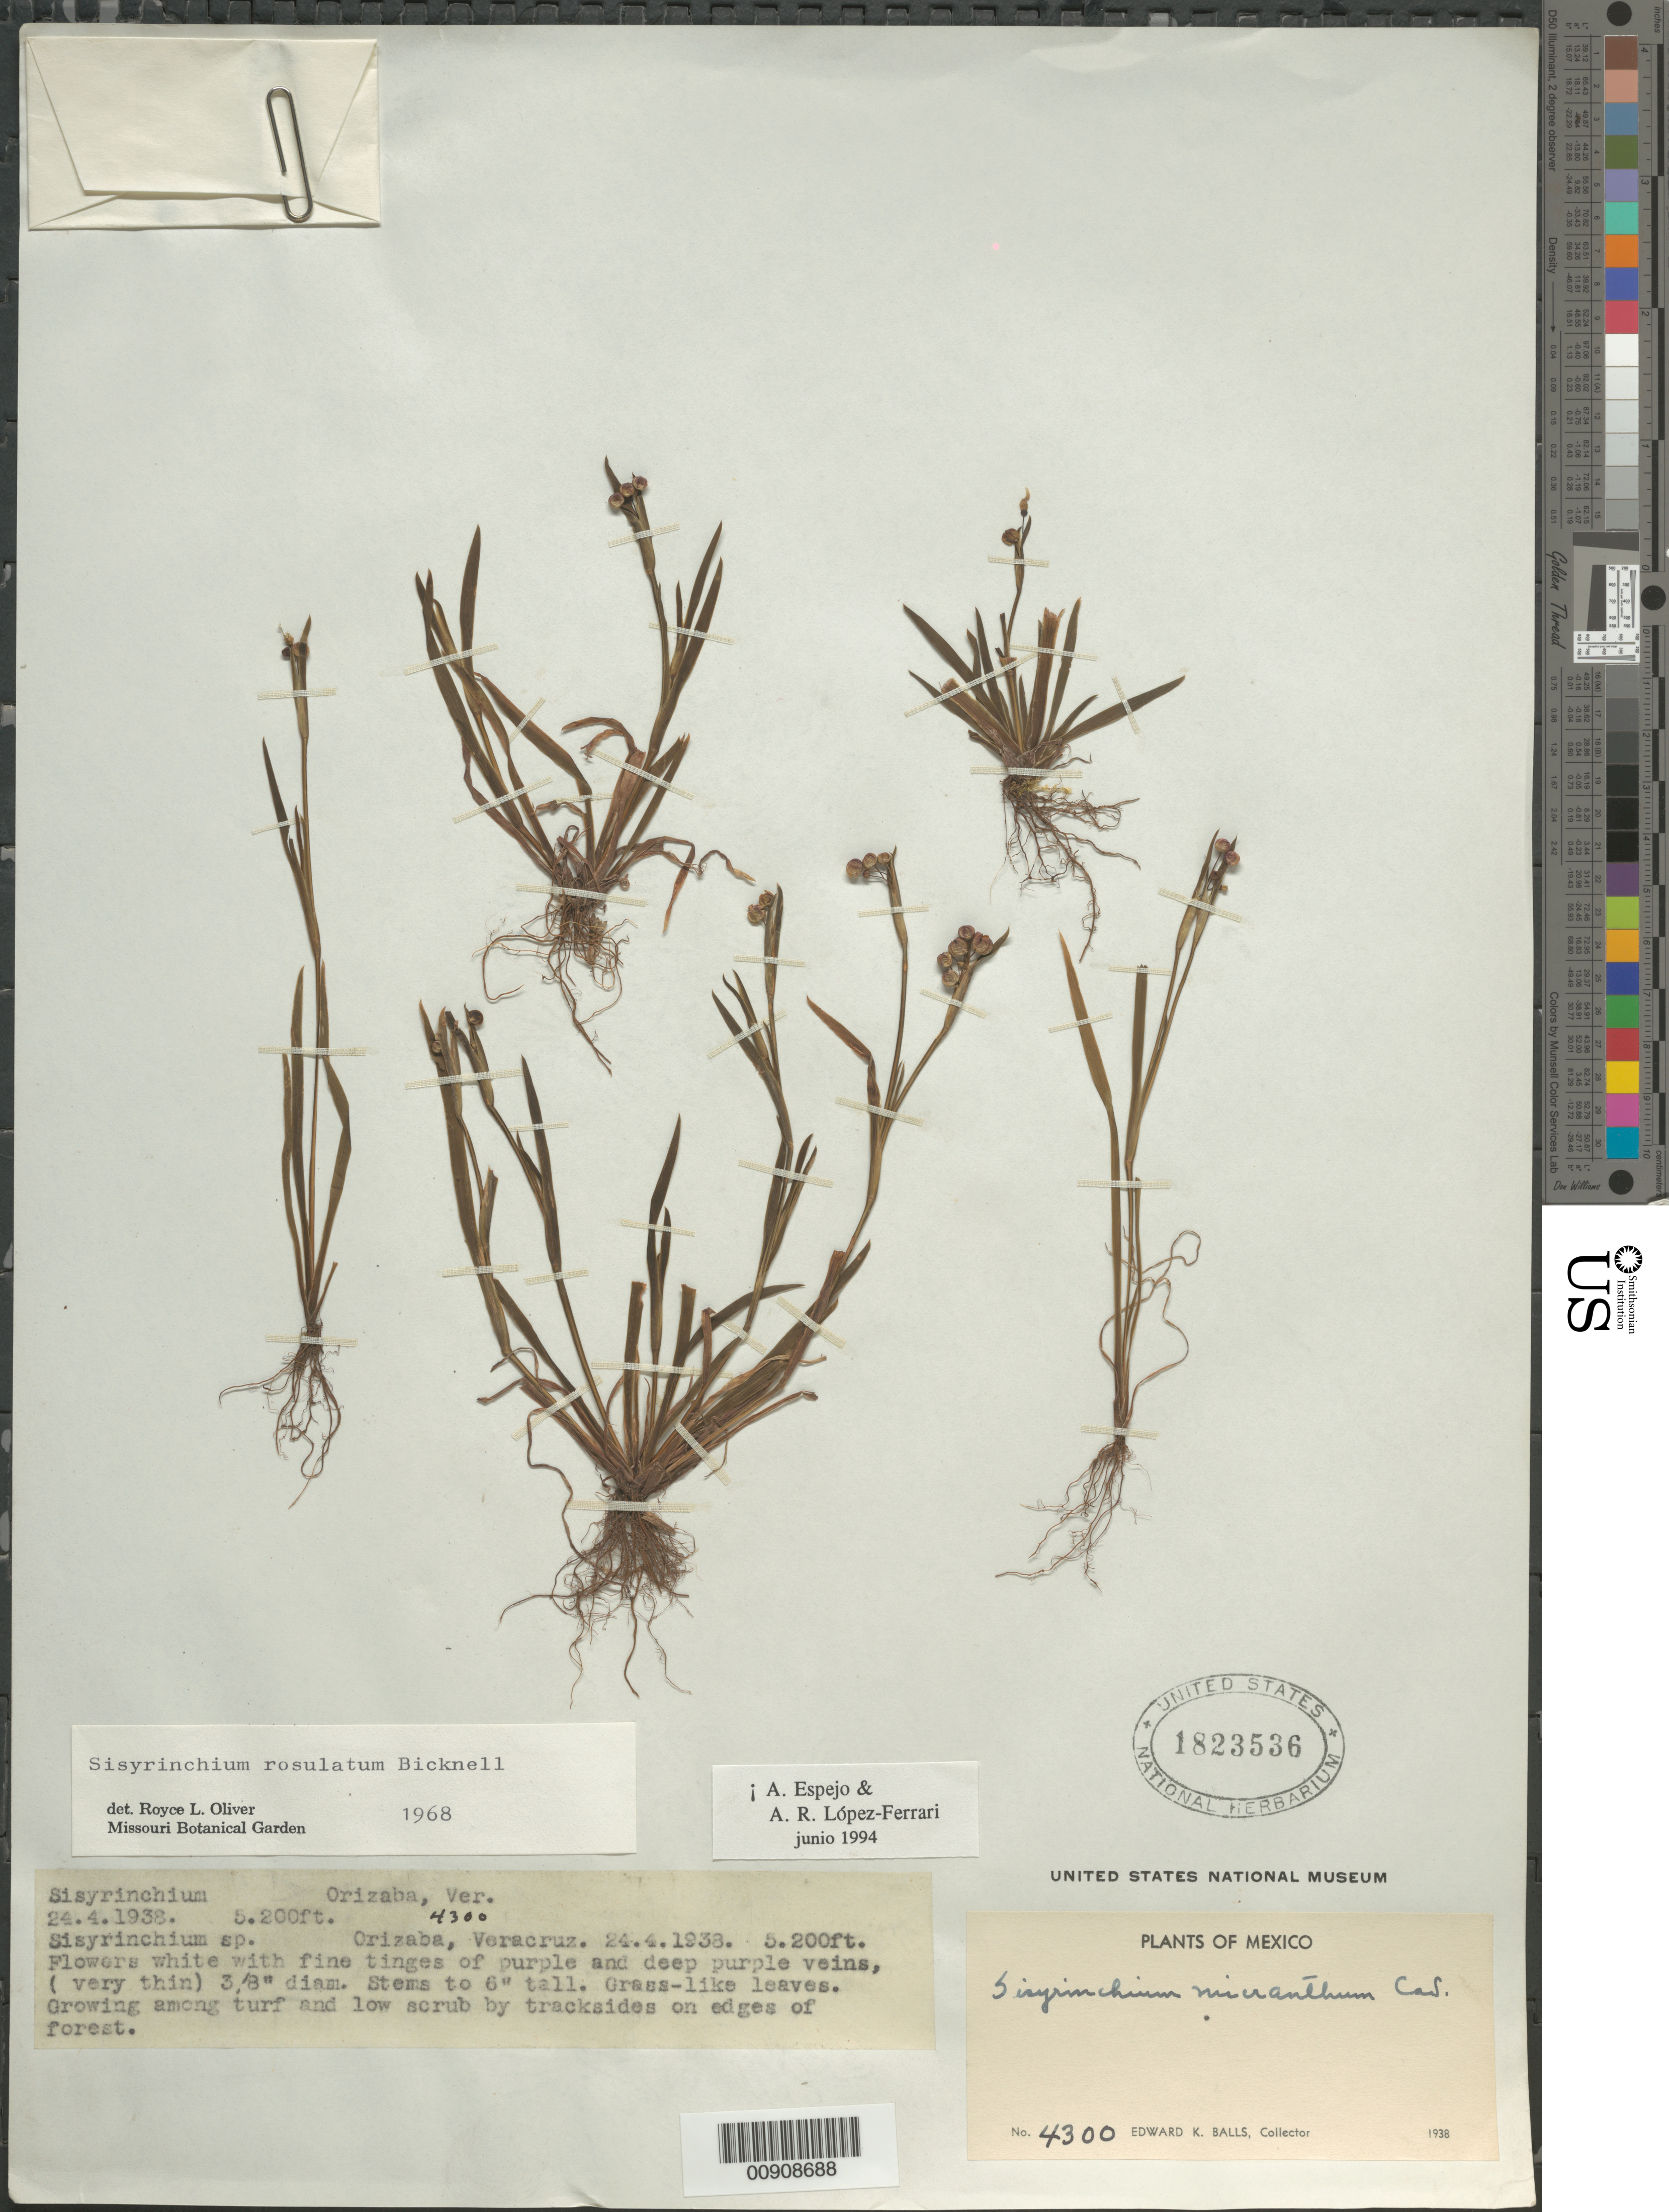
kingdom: Plantae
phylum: Tracheophyta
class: Liliopsida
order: Asparagales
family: Iridaceae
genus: Sisyrinchium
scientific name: Sisyrinchium rosulatum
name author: E.P. Bicknell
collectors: E. K. Balls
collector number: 4300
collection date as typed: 24 Apr 1938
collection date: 1938-04-24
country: Mexico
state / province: Veracruz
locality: Orizaba, Veracruz.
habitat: Growing among turf and low scrub by tracksides on edges of forest.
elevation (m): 1585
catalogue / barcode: US 1823536